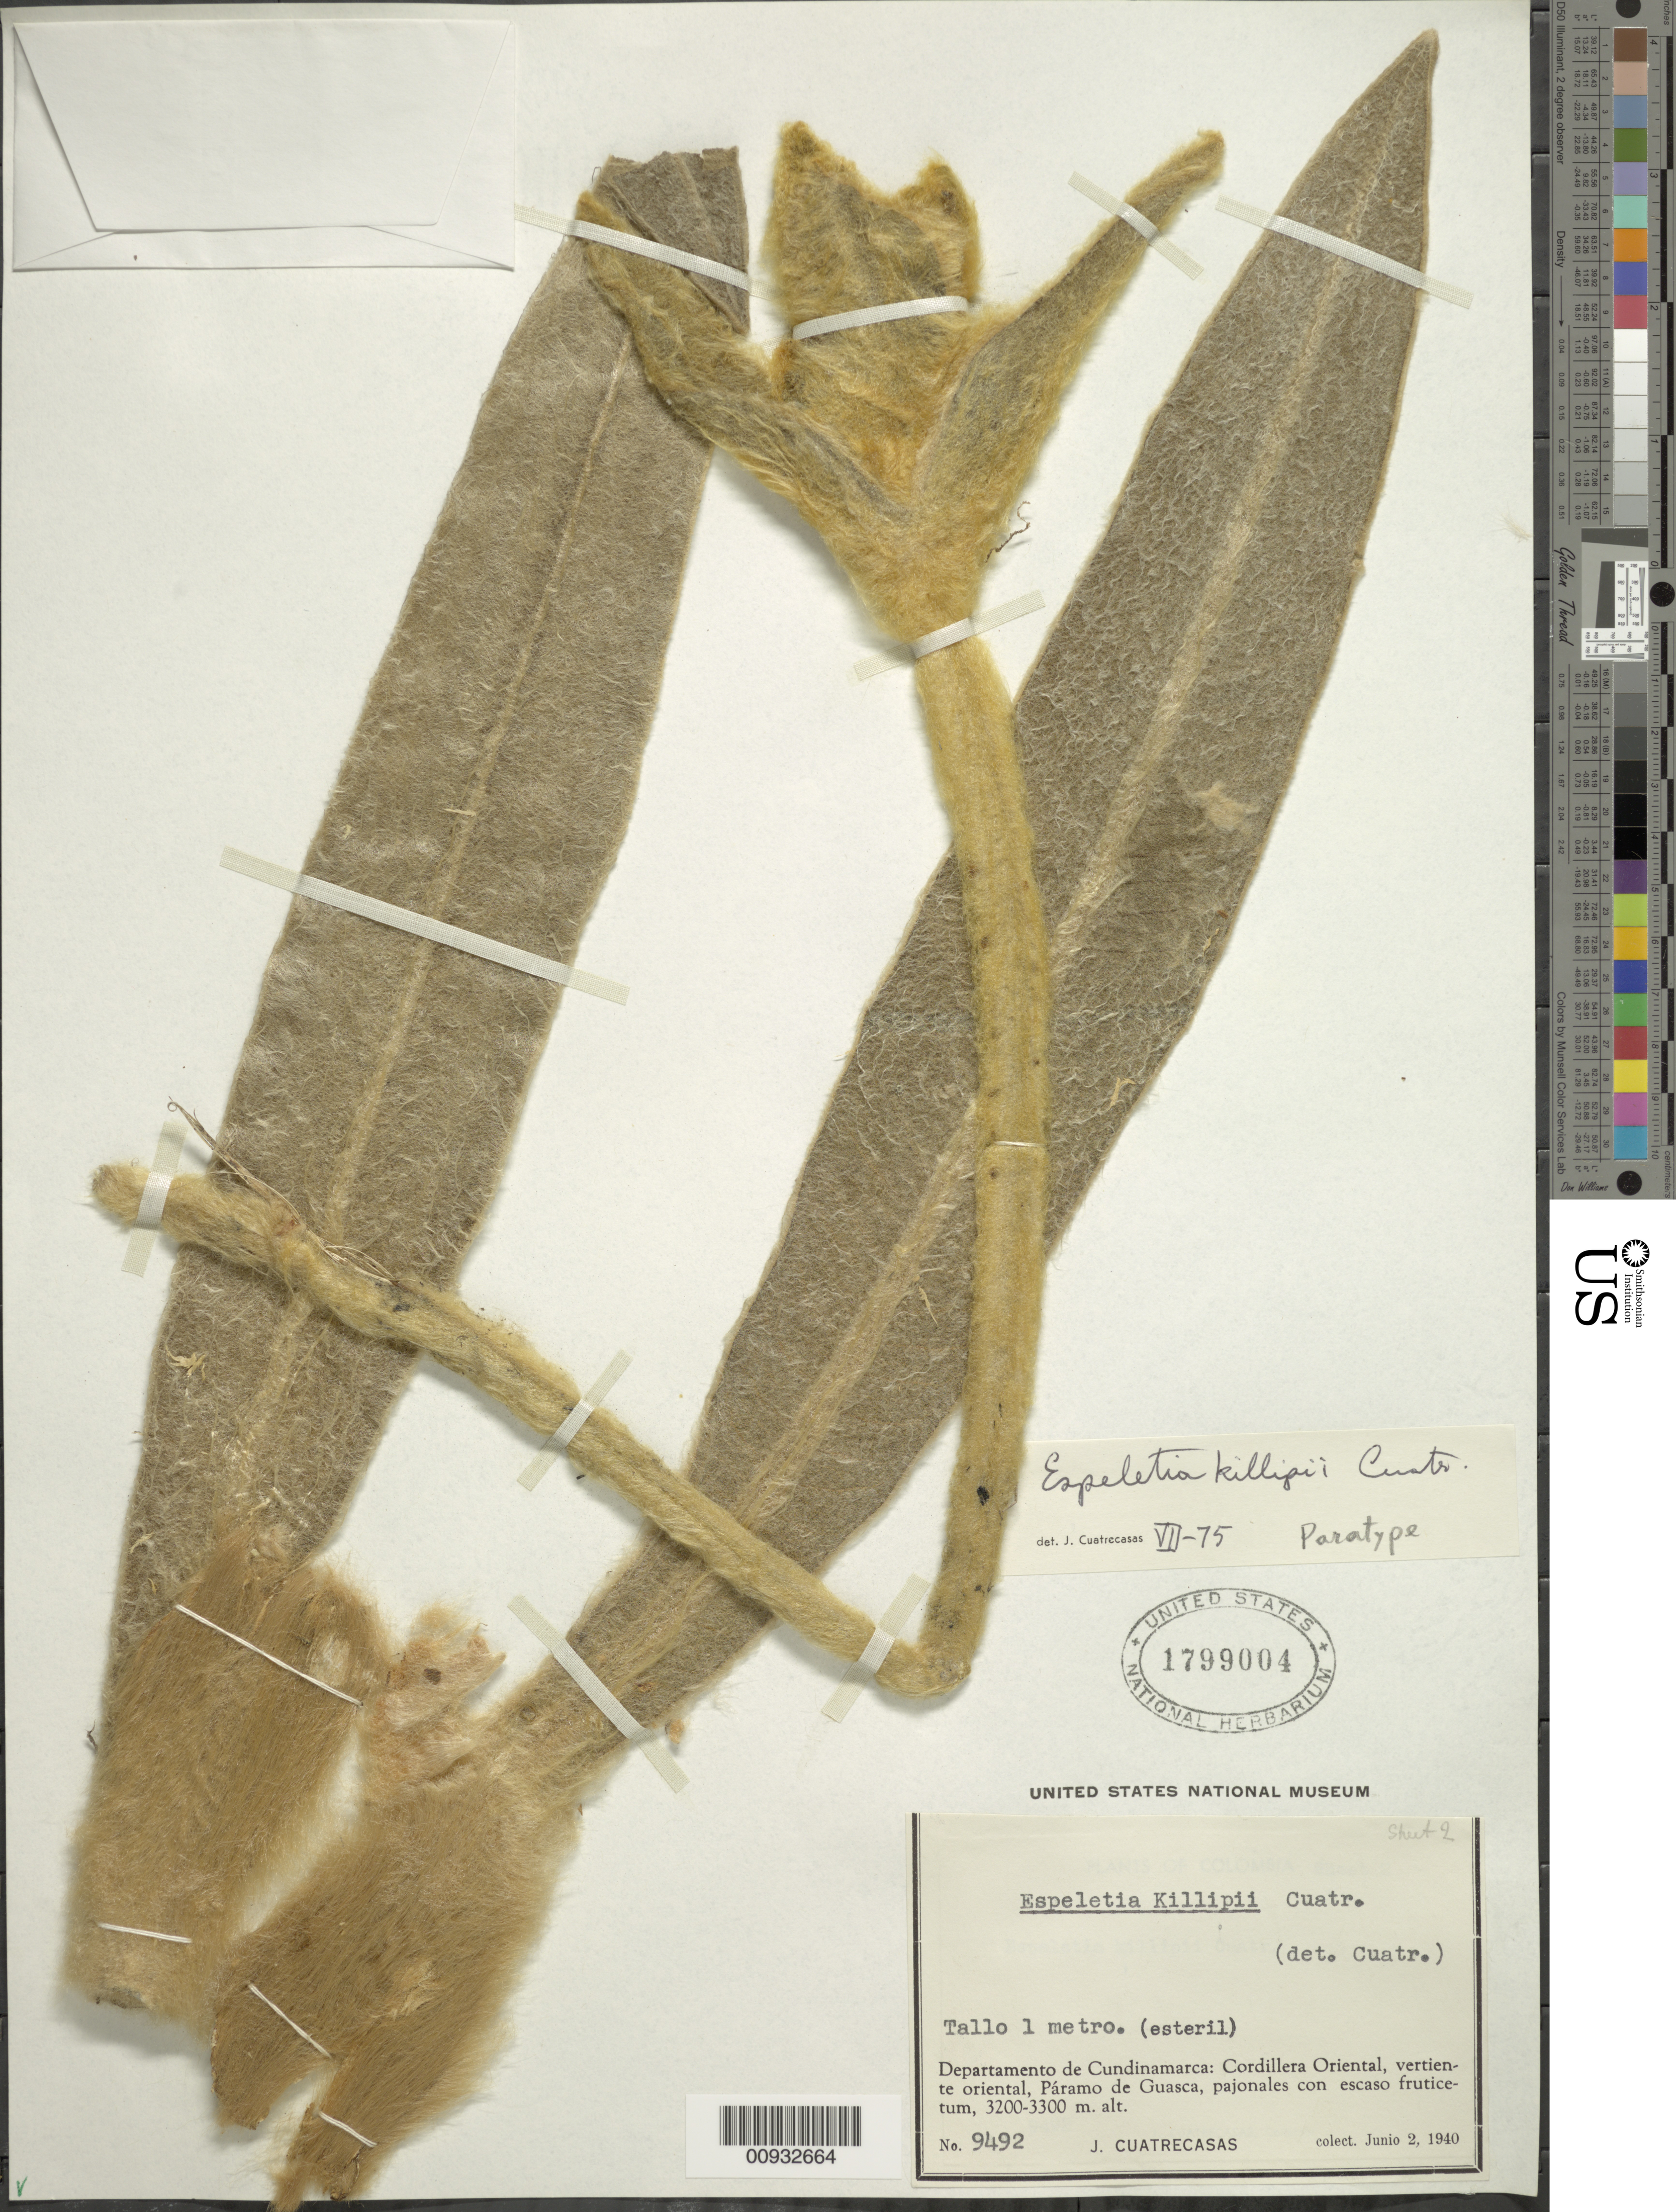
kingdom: Plantae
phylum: Tracheophyta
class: Magnoliopsida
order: Asterales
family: Asteraceae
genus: Espeletia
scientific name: Espeletia killipii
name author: Cuatrec.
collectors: J. Cuatrecasas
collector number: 9492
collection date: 1940-06-02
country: Colombia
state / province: Cundinamarca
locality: Cordillera Oriental, vertiente oriental, Paramo de Guasca, pajonales con escaso fruticetum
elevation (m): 3200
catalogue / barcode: US 1799004